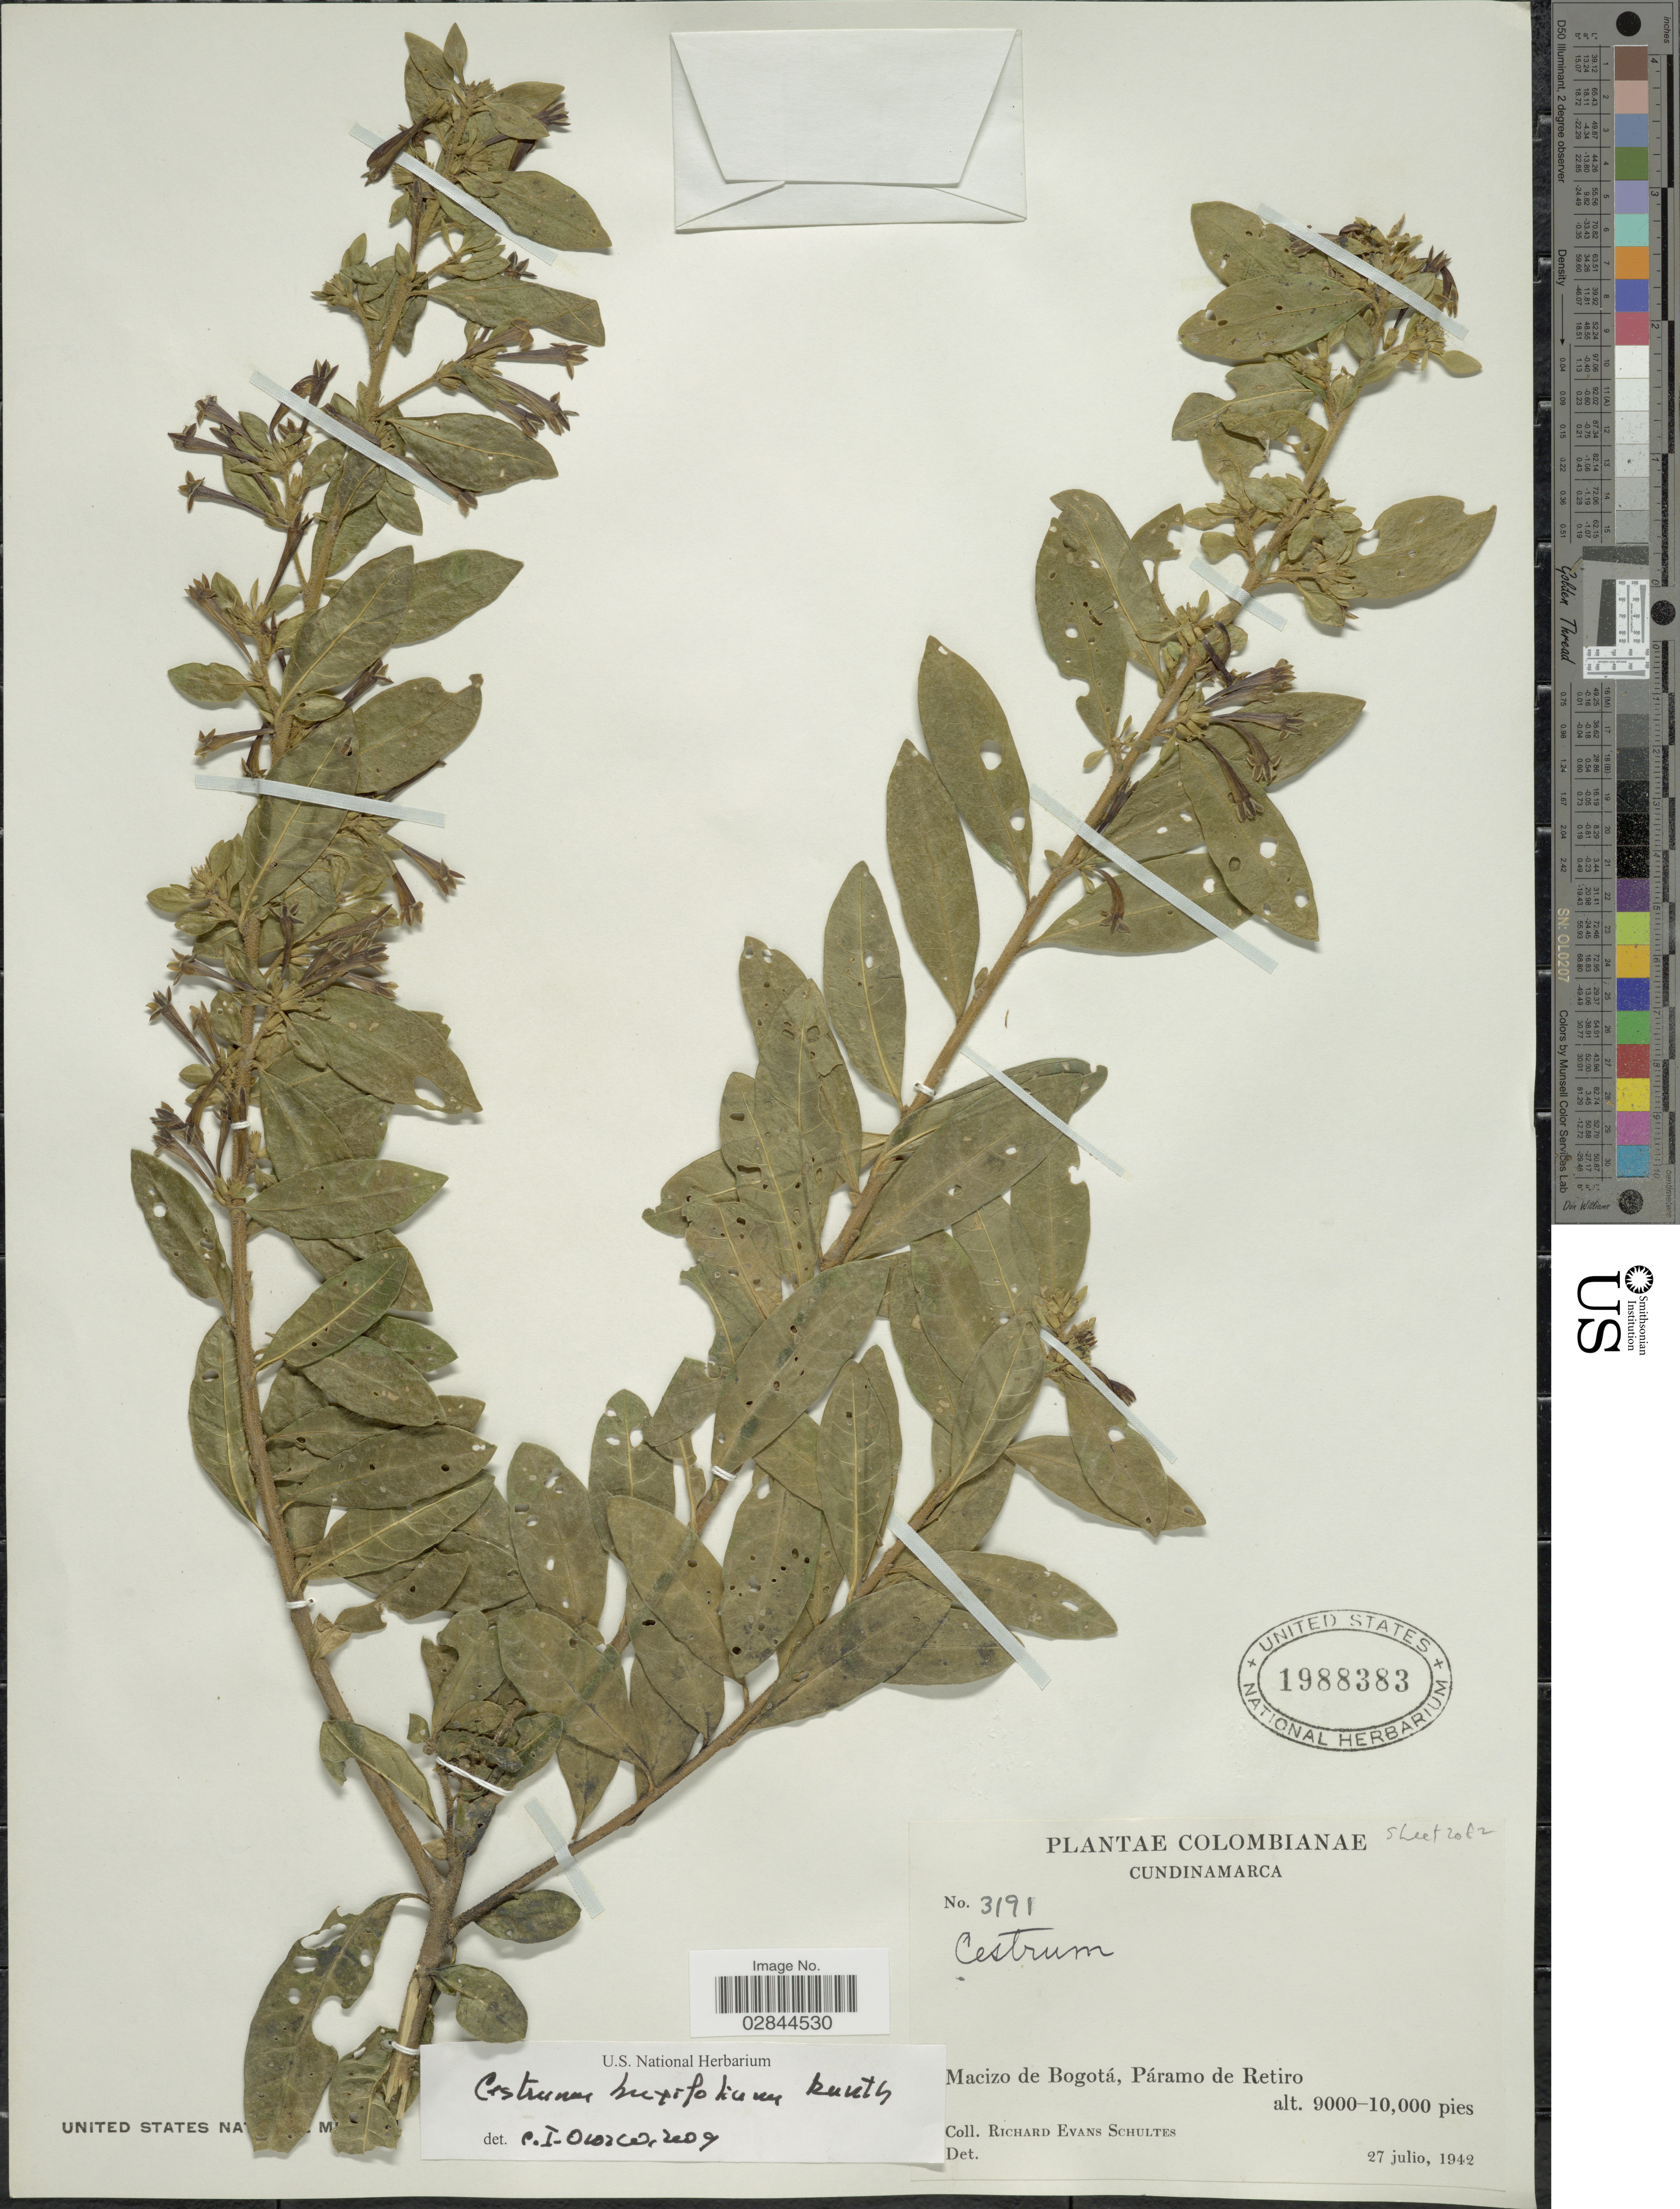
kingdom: Plantae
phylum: Tracheophyta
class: Magnoliopsida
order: Solanales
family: Solanaceae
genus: Cestrum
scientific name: Cestrum buxifolium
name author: Kunth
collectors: R. E. Schultes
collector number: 3191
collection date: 1942-07-27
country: Colombia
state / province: Cundinamarca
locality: Macizo de Bogotá, Páramo de Retiro.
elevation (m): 2743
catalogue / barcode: US 1988383